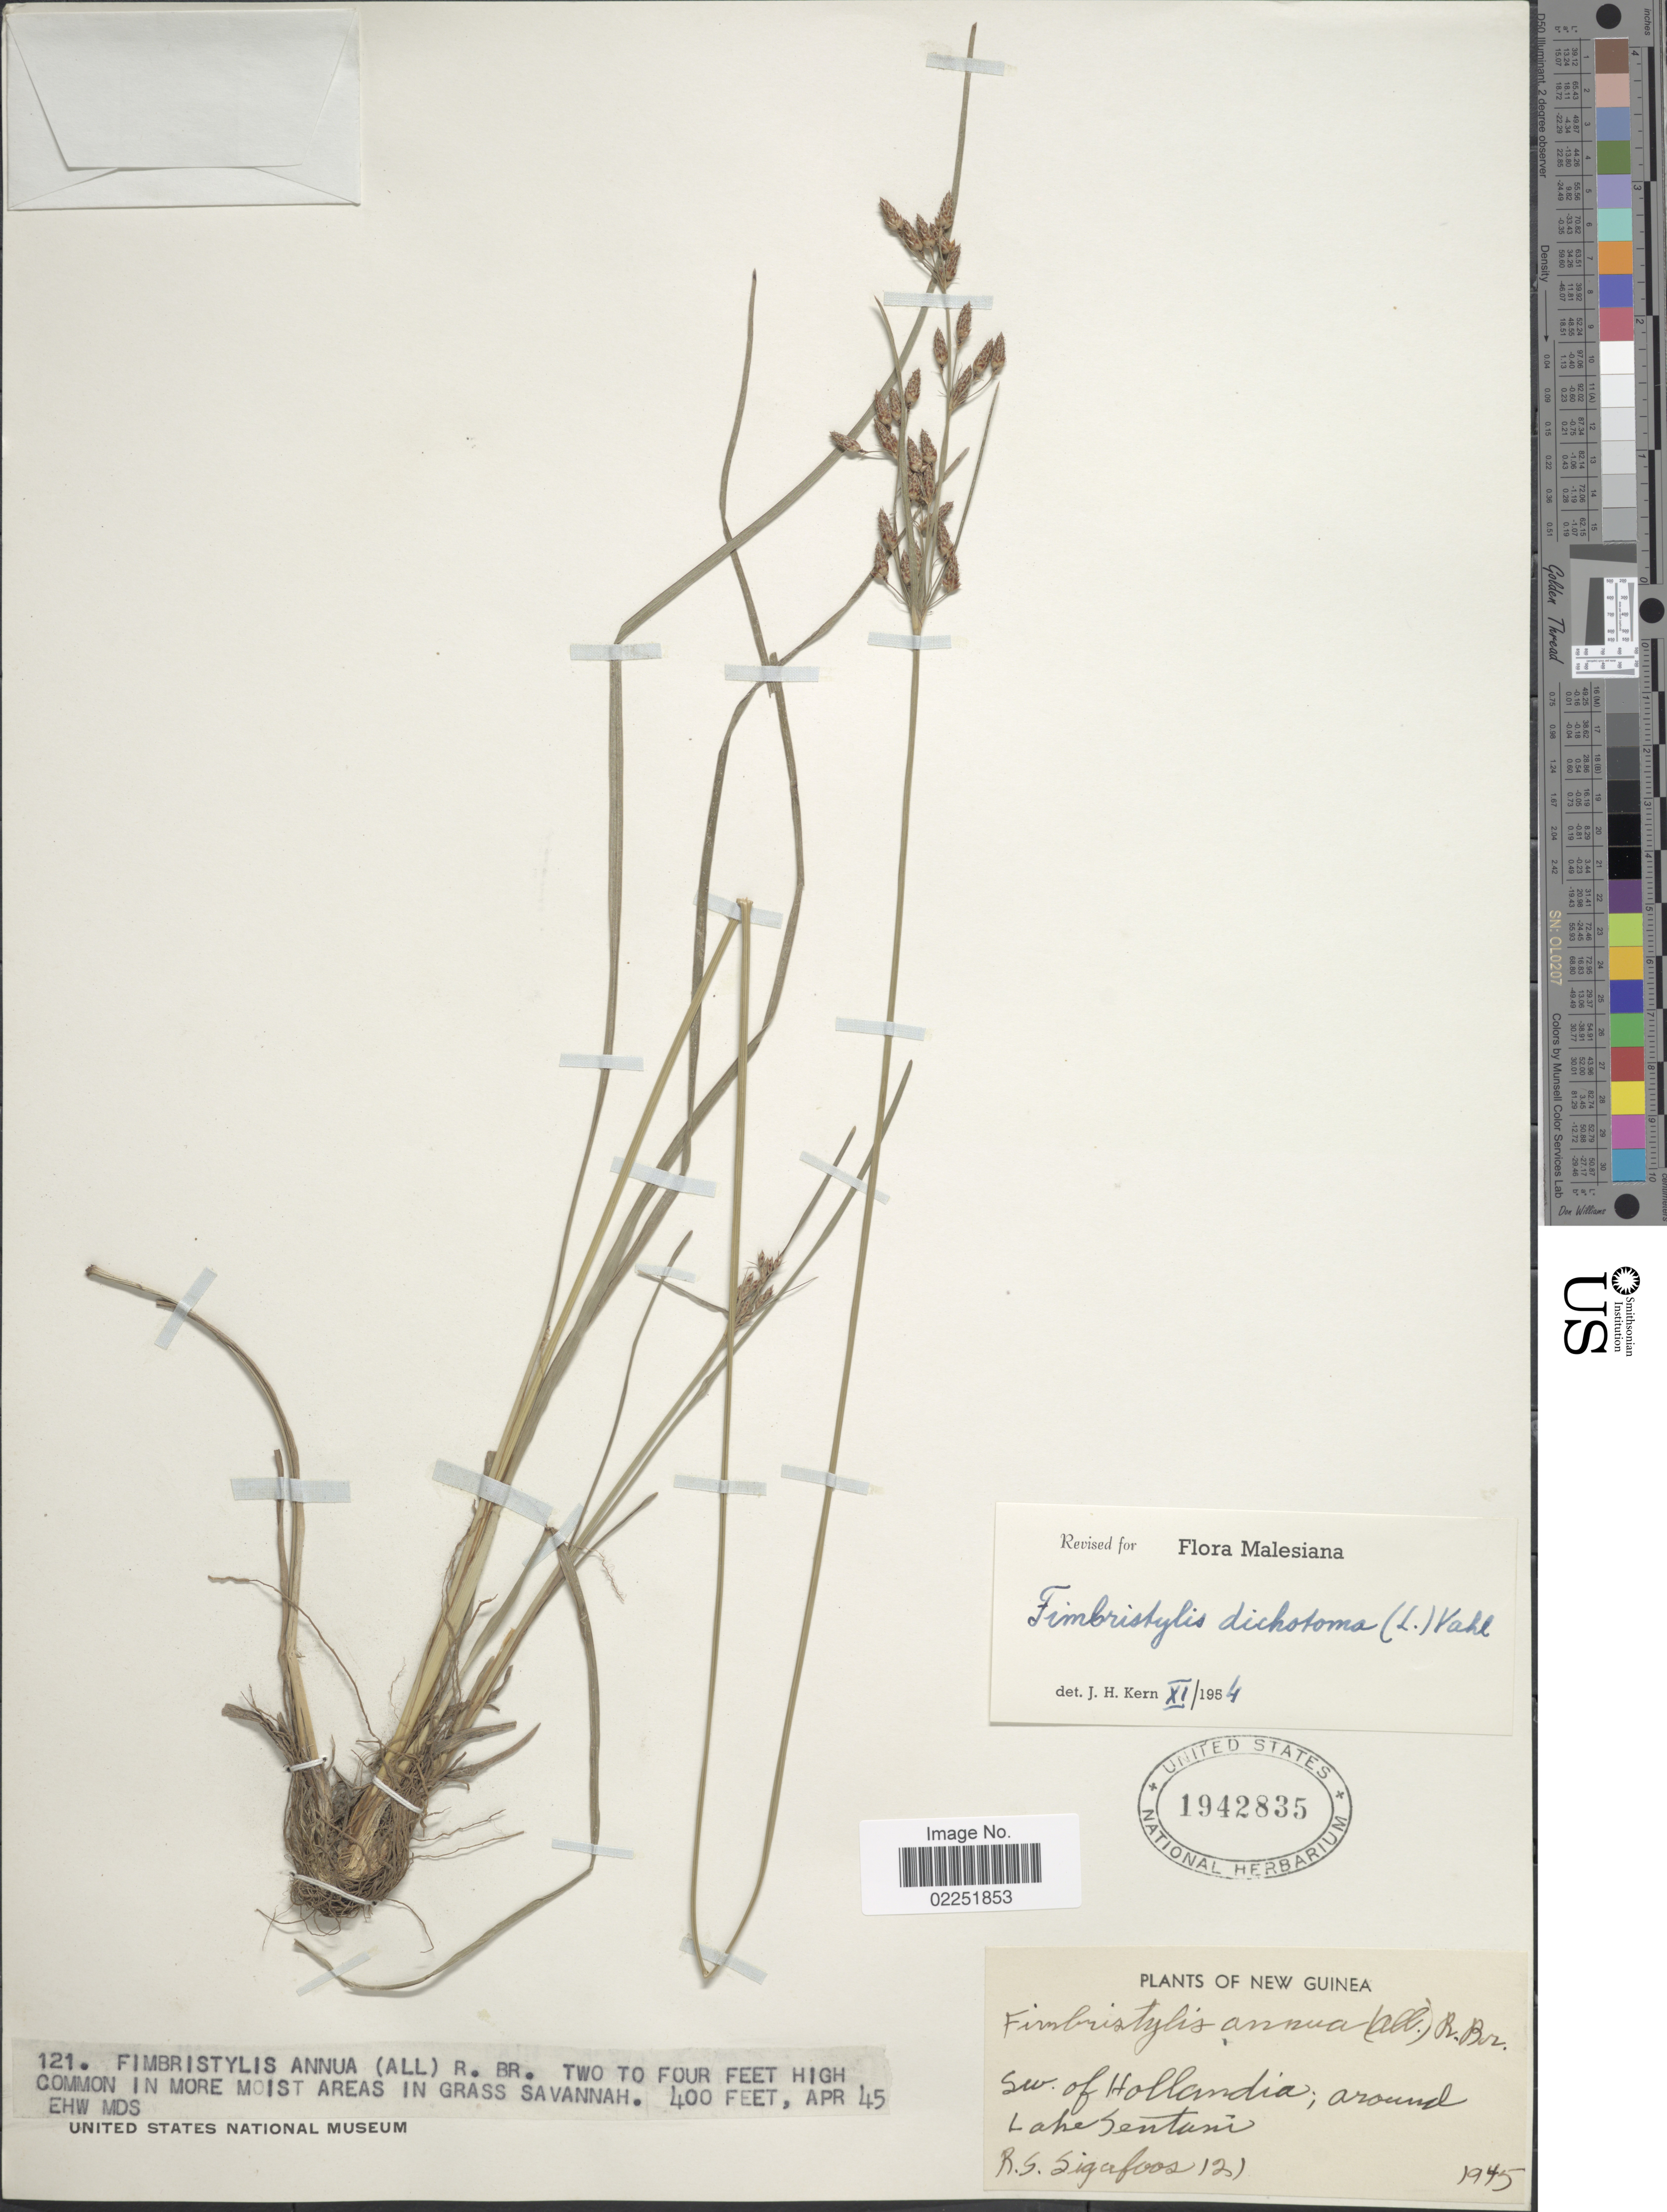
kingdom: Plantae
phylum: Tracheophyta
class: Liliopsida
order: Poales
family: Cyperaceae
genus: Fimbristylis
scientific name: Fimbristylis dichotoma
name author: (L.) Vahl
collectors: R. Sigafoos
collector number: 121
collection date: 1945-04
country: Papua New Guinea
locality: New Guinea. Sw. of Hollandia; around Lake Sentani [interpreted]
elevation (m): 122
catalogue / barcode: US 1942835